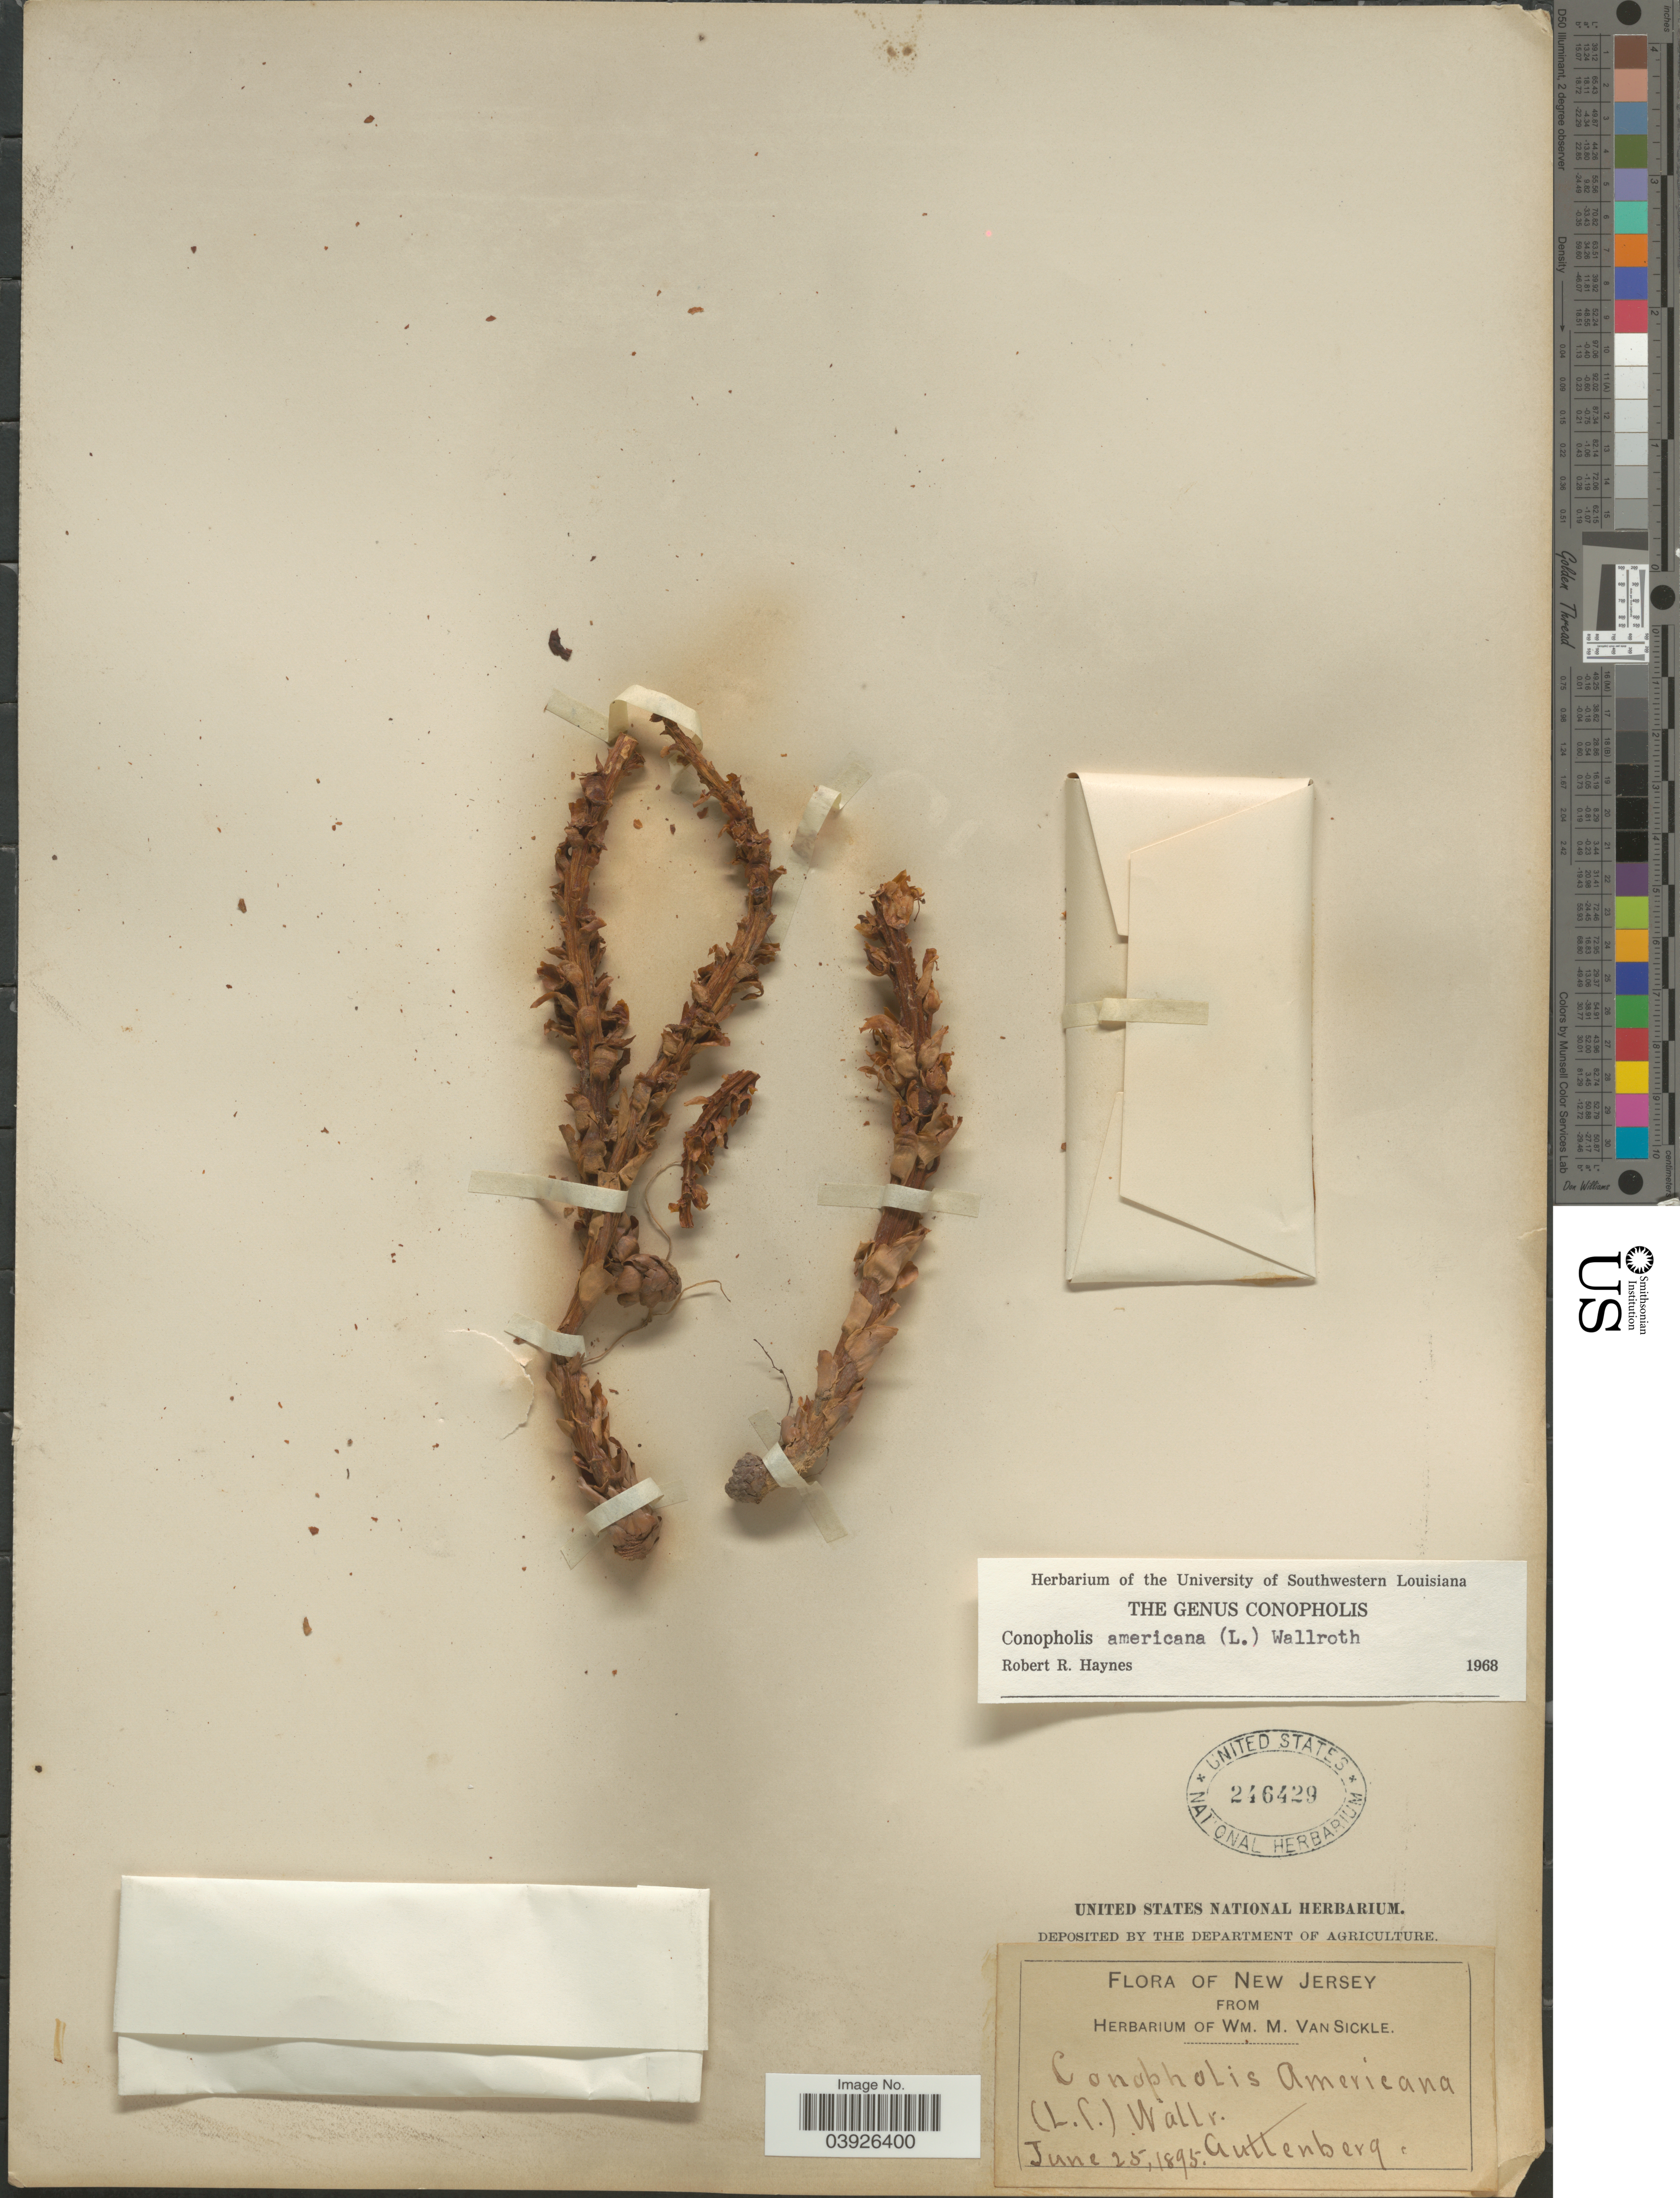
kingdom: Plantae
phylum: Tracheophyta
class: Magnoliopsida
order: Lamiales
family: Orobanchaceae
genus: Conopholis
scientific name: Conopholis americana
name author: (L. f.) Wallr.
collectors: ex herb. Wm. M. Van Sickle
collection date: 1895-06-25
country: United States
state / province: New Jersey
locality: Guttenberg.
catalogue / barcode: US 246429